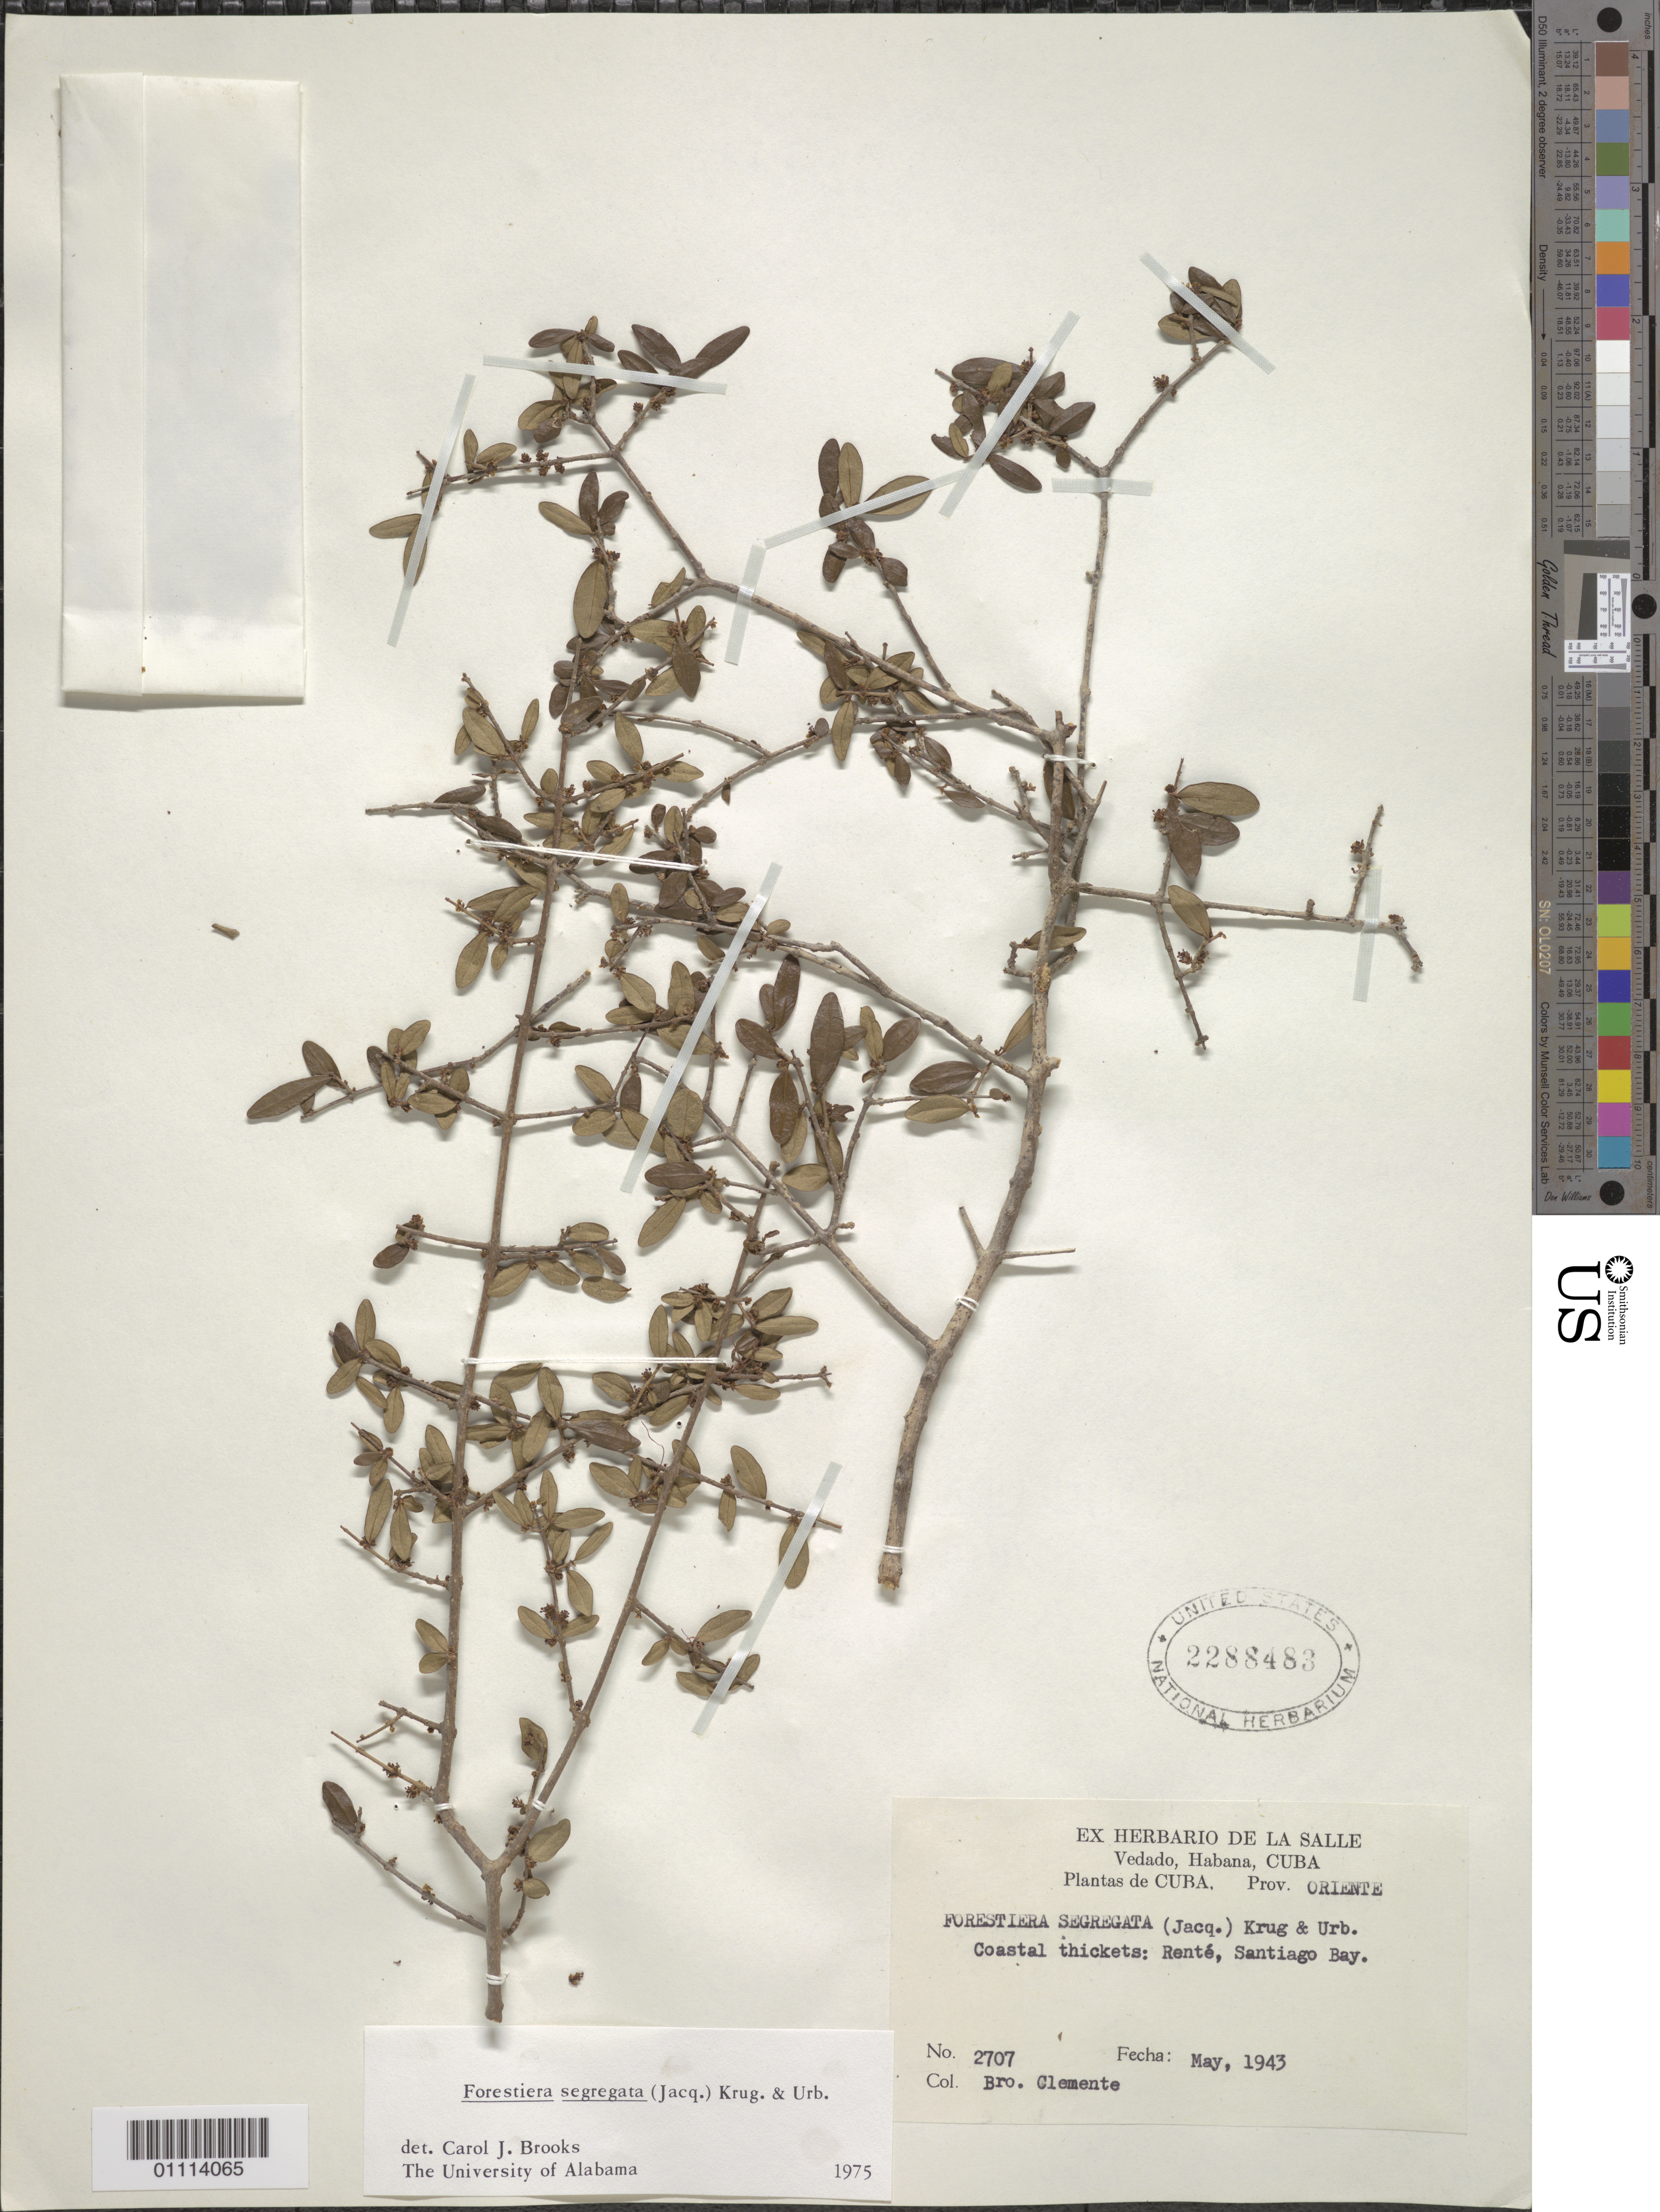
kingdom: Plantae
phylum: Tracheophyta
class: Magnoliopsida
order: Lamiales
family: Oleaceae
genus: Forestiera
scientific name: Forestiera segregata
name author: (Jacq.) Krug & Urb.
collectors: B. Clement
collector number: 2707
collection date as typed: May 1943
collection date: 1943-05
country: Cuba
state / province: Santiago de Cuba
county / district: Santiago De Cuba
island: Cuba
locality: Coastal thickets: rente, Santiago Bay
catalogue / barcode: US 2288483